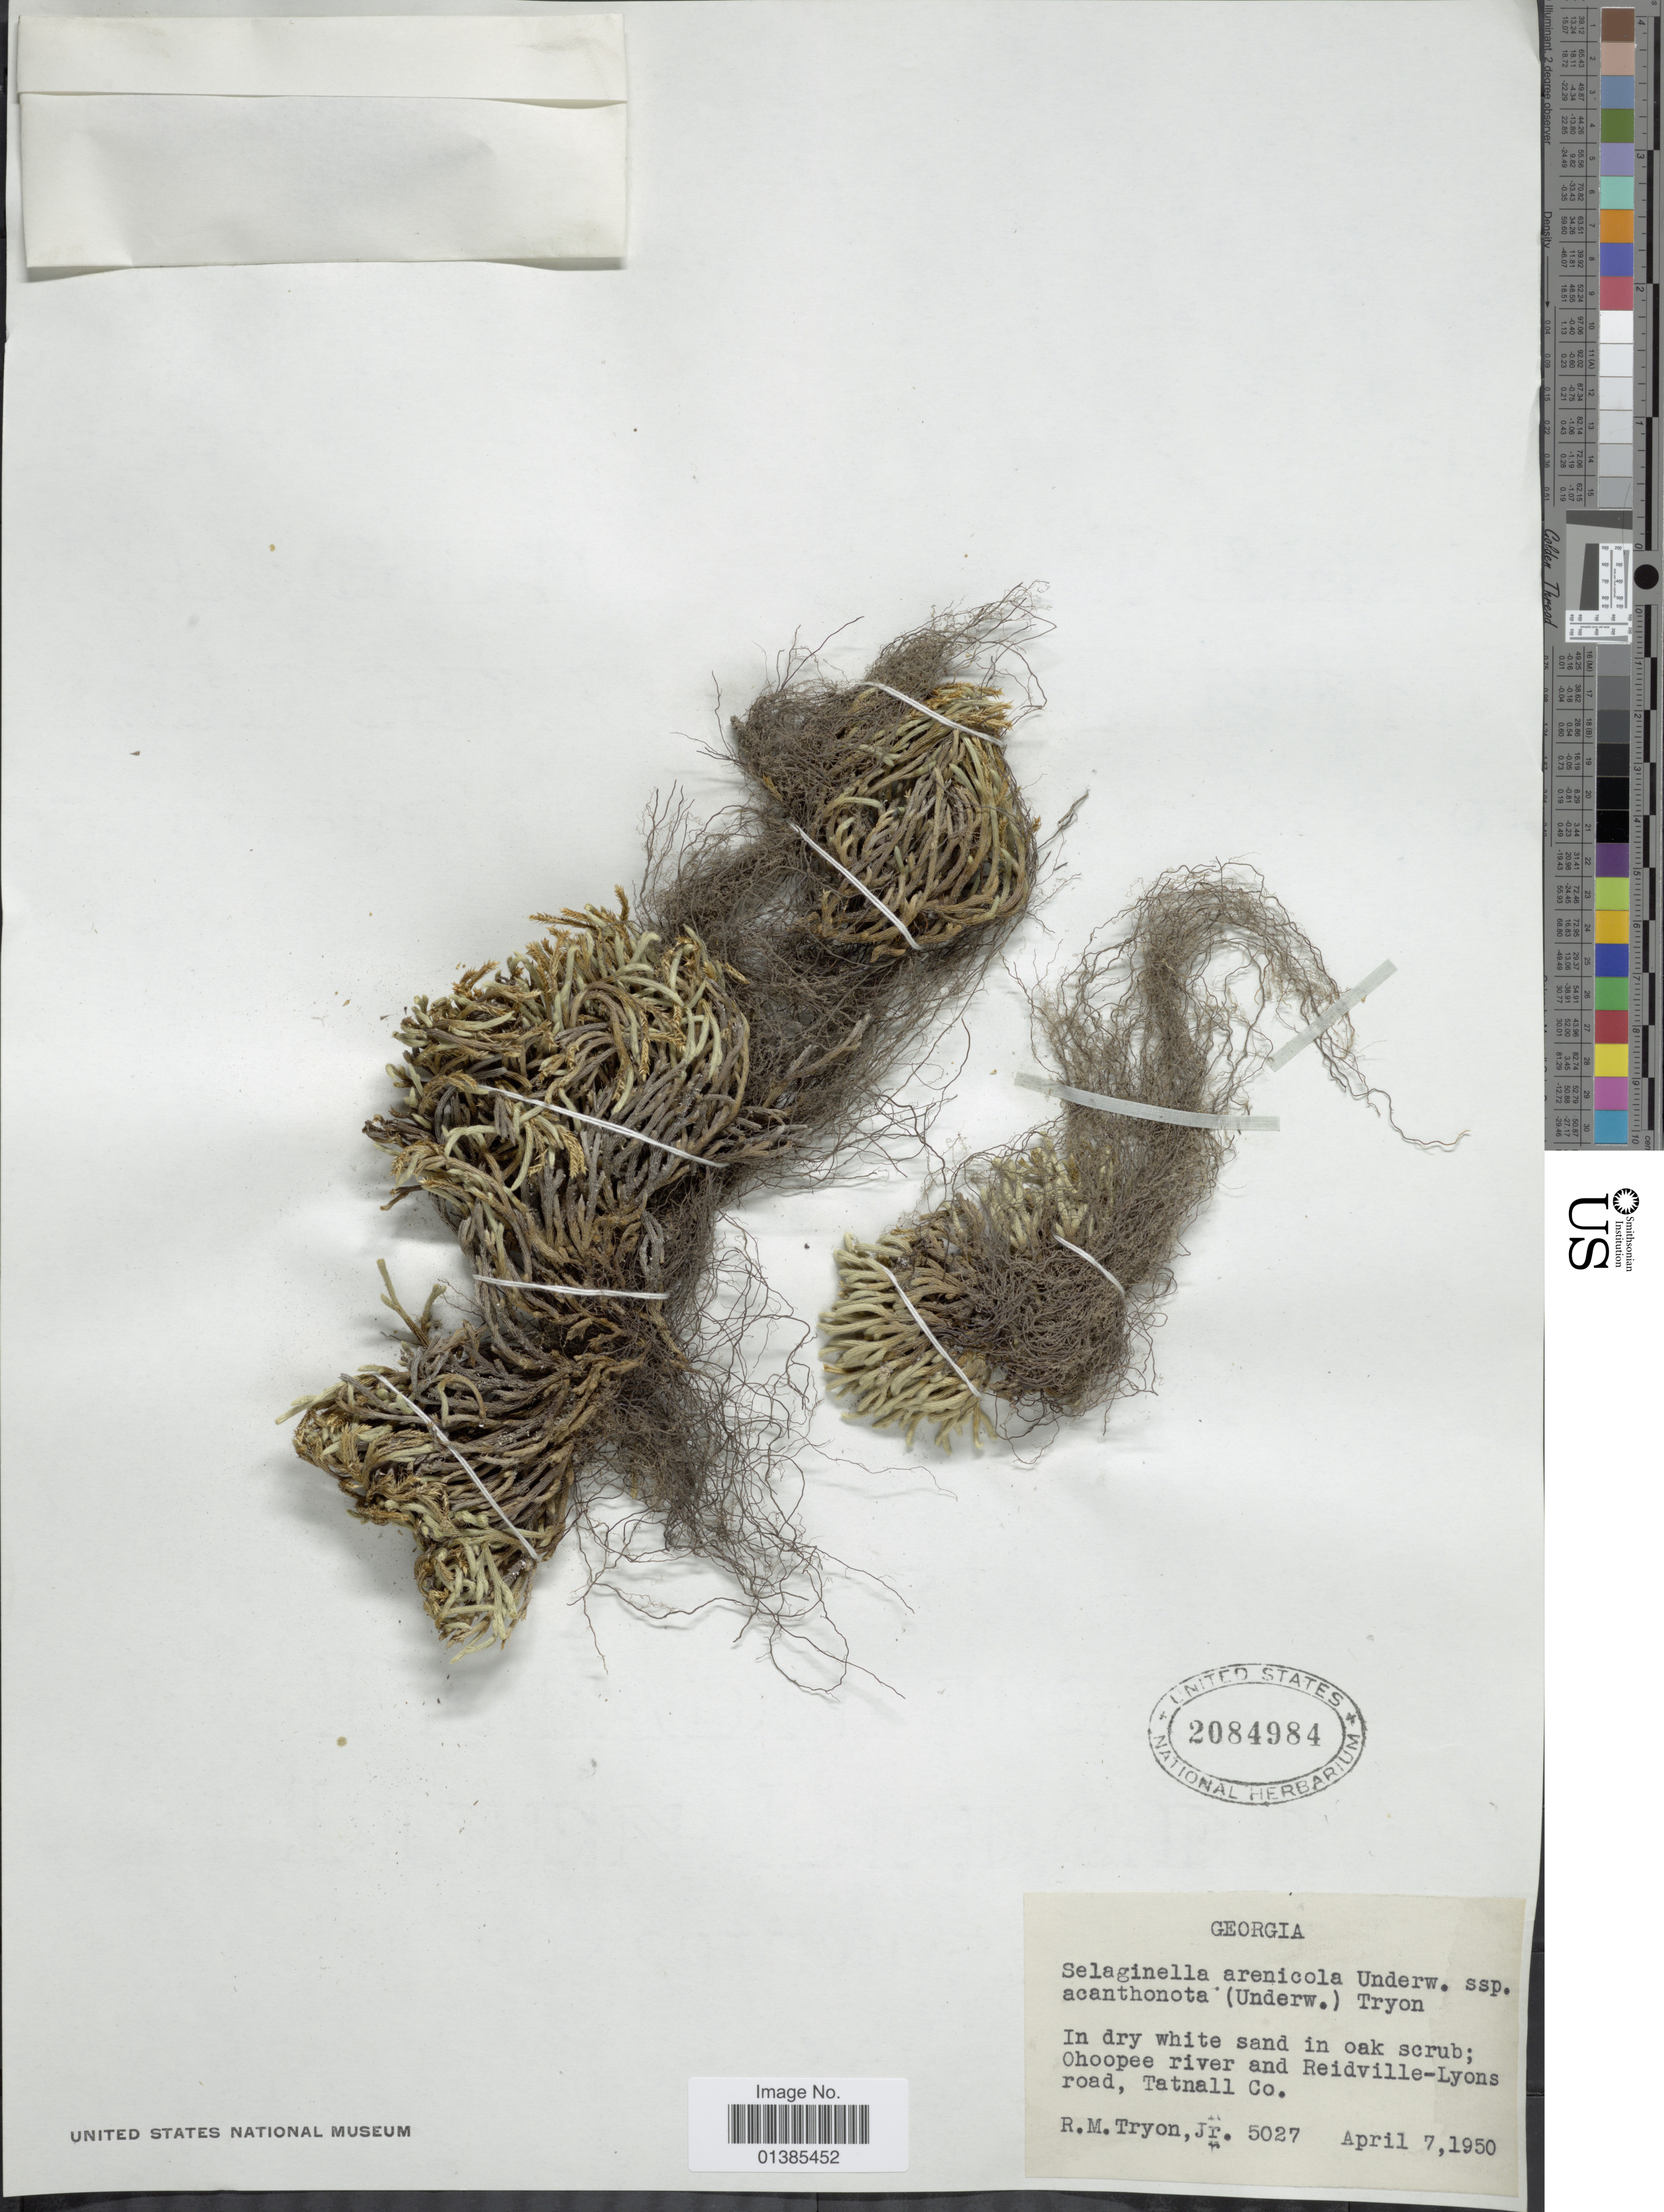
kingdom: Plantae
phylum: Tracheophyta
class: Lycopodiopsida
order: Selaginellales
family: Selaginellaceae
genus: Selaginella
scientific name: Selaginella arenicola subsp. acanthonota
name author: (Underw.) R.M. Tryon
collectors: R. M. Tryon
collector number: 5027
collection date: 1950-04-07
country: United States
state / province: Georgia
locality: Ohoopee river and Reidville-Lyons road, Tatnall Co.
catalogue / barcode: US 2084984